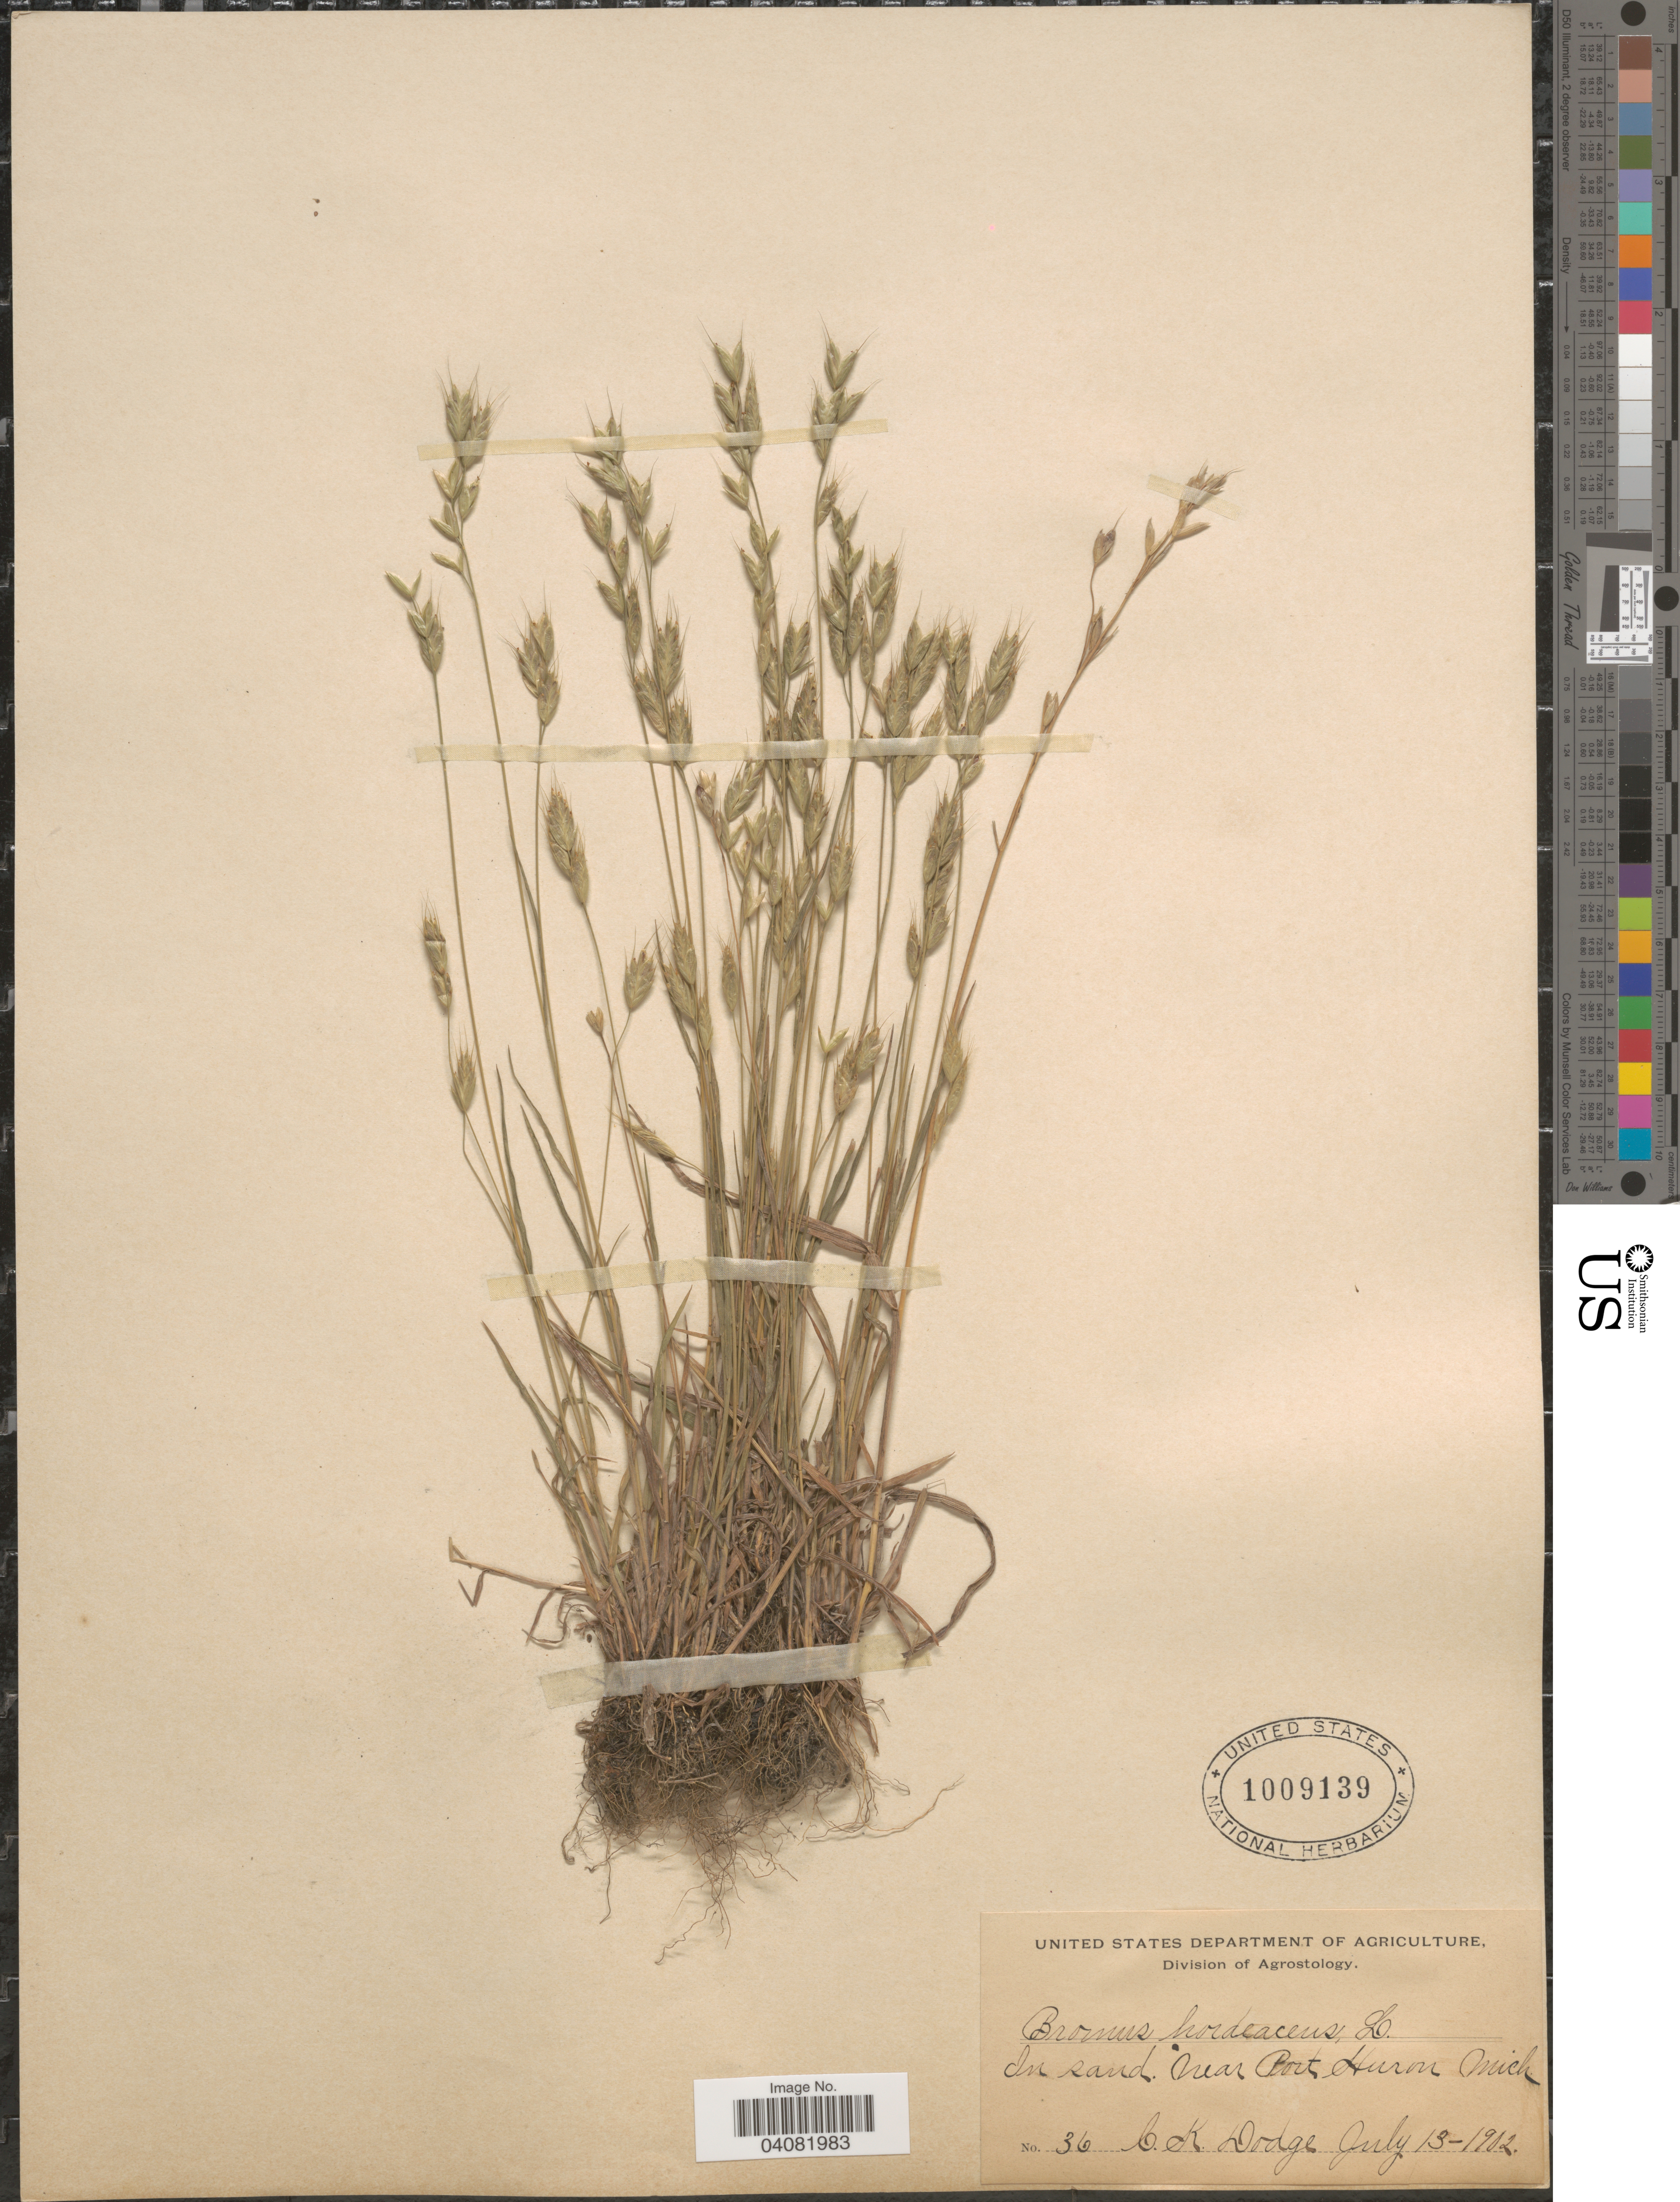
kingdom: Plantae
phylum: Tracheophyta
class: Liliopsida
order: Poales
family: Poaceae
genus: Bromus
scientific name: Bromus hordeaceus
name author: L.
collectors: C. Dodge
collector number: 36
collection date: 1902-07-13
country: United States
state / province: Michigan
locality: In sand near Port Huron.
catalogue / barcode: US 1009139